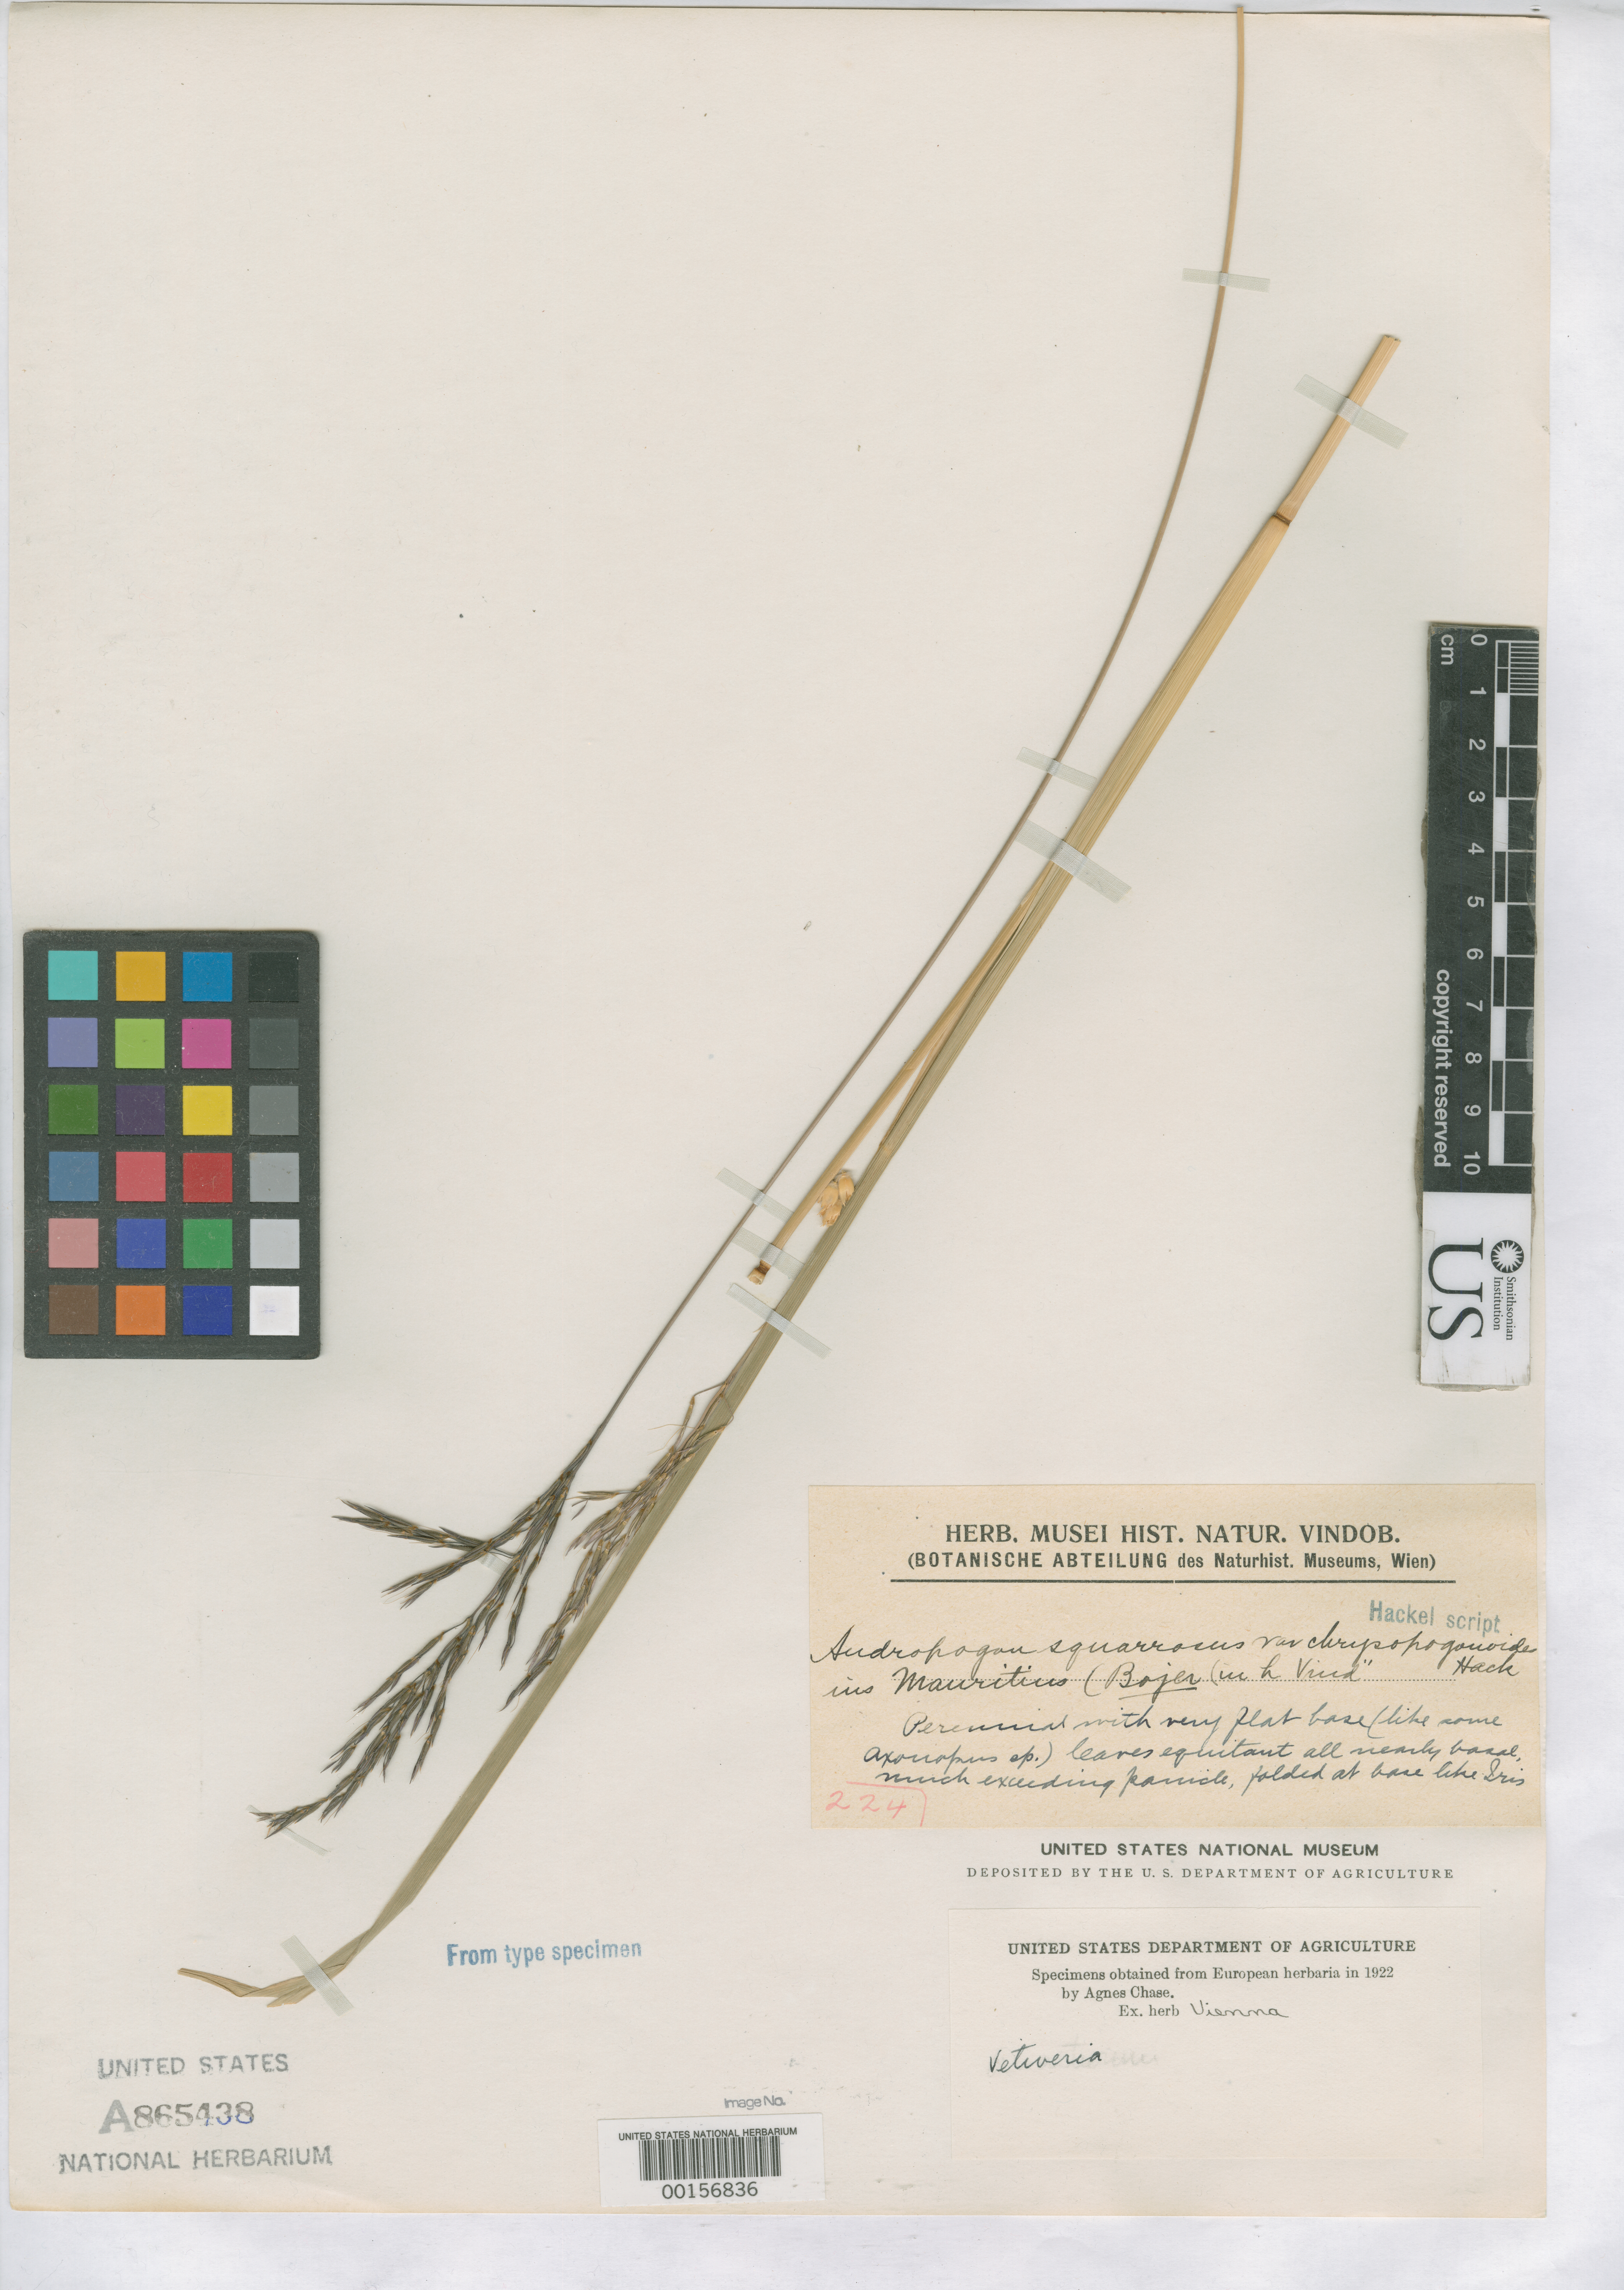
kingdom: Plantae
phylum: Tracheophyta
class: Liliopsida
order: Poales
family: Poaceae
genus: Andropogon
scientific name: Andropogon squarrosus var. chrysopogonoides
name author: Hack. in A. DC.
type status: Type Fragment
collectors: W. Bojer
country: Seychelles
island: Aldabra Atoll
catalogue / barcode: US 865438A